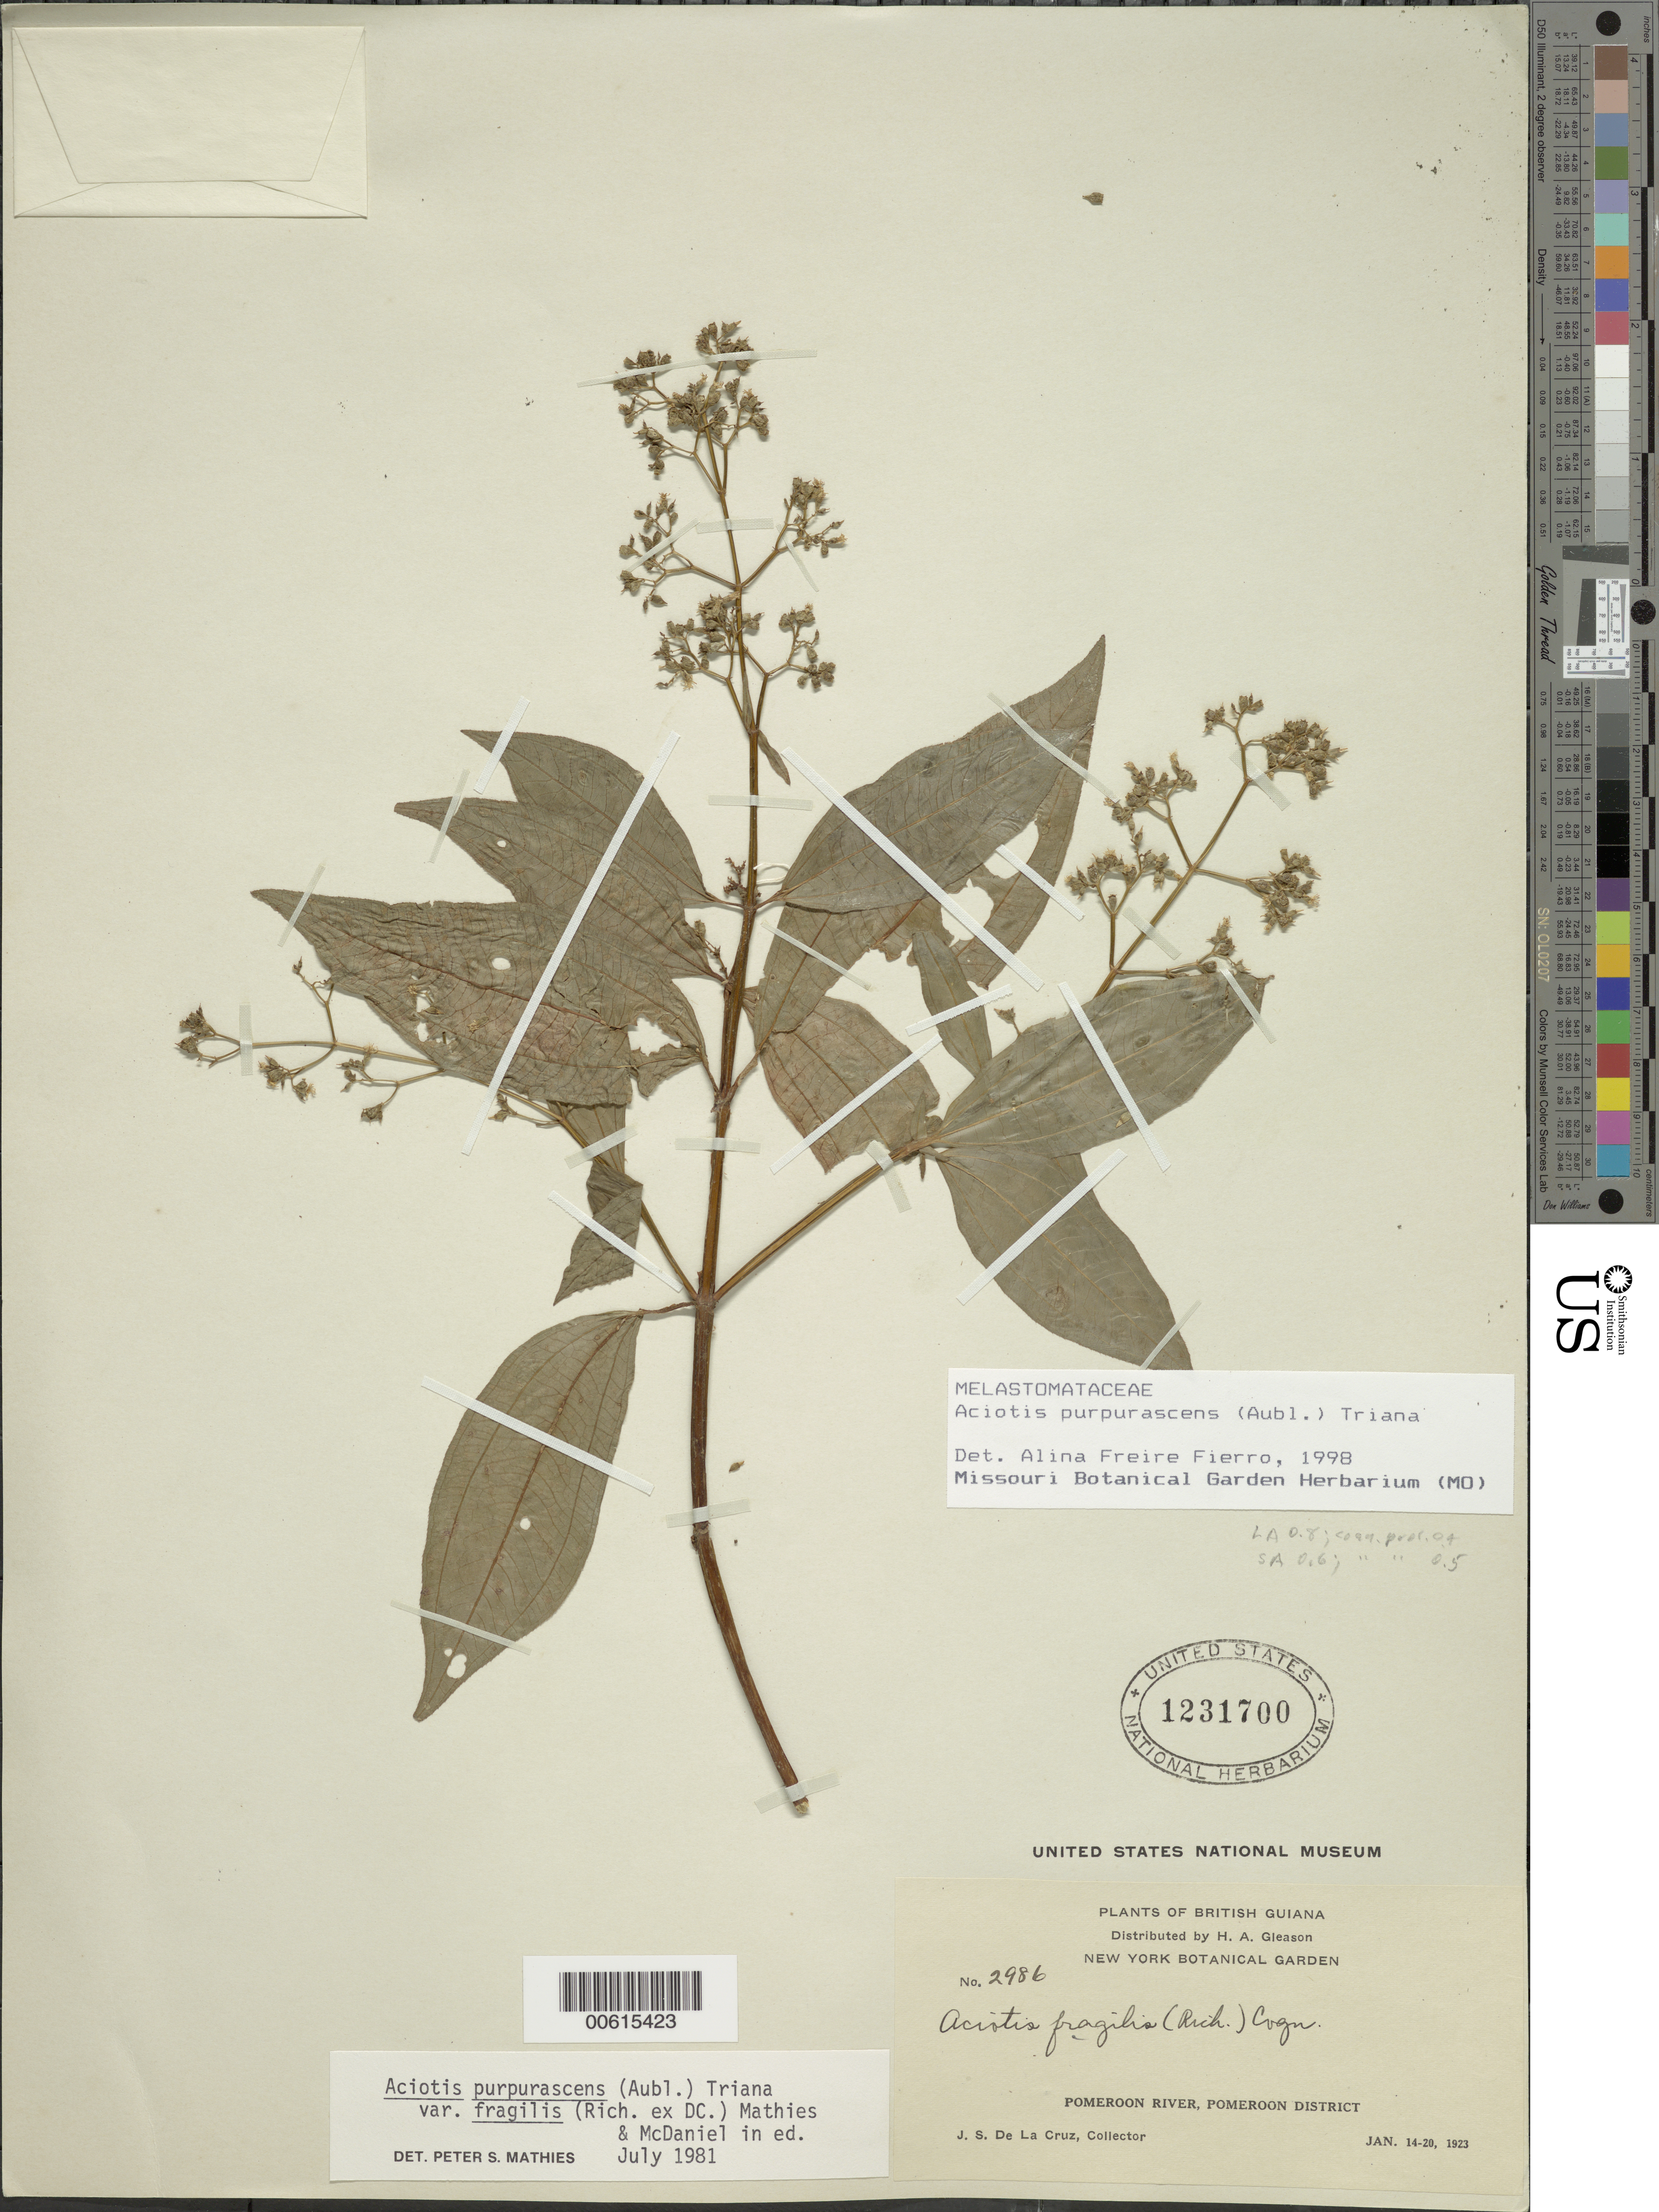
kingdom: Plantae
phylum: Tracheophyta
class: Magnoliopsida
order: Myrtales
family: Melastomataceae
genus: Aciotis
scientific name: Aciotis purpurascens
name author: (Aubl.) Triana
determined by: Freire-Fierro, A.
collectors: J. S. de la Cruz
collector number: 2986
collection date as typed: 14-Jan-23 to 20-Jan-23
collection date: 1923-01-14/1923-01-20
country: Guyana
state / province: Pomeroon-Supenaam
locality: Pomeroon R.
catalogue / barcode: US 1231700